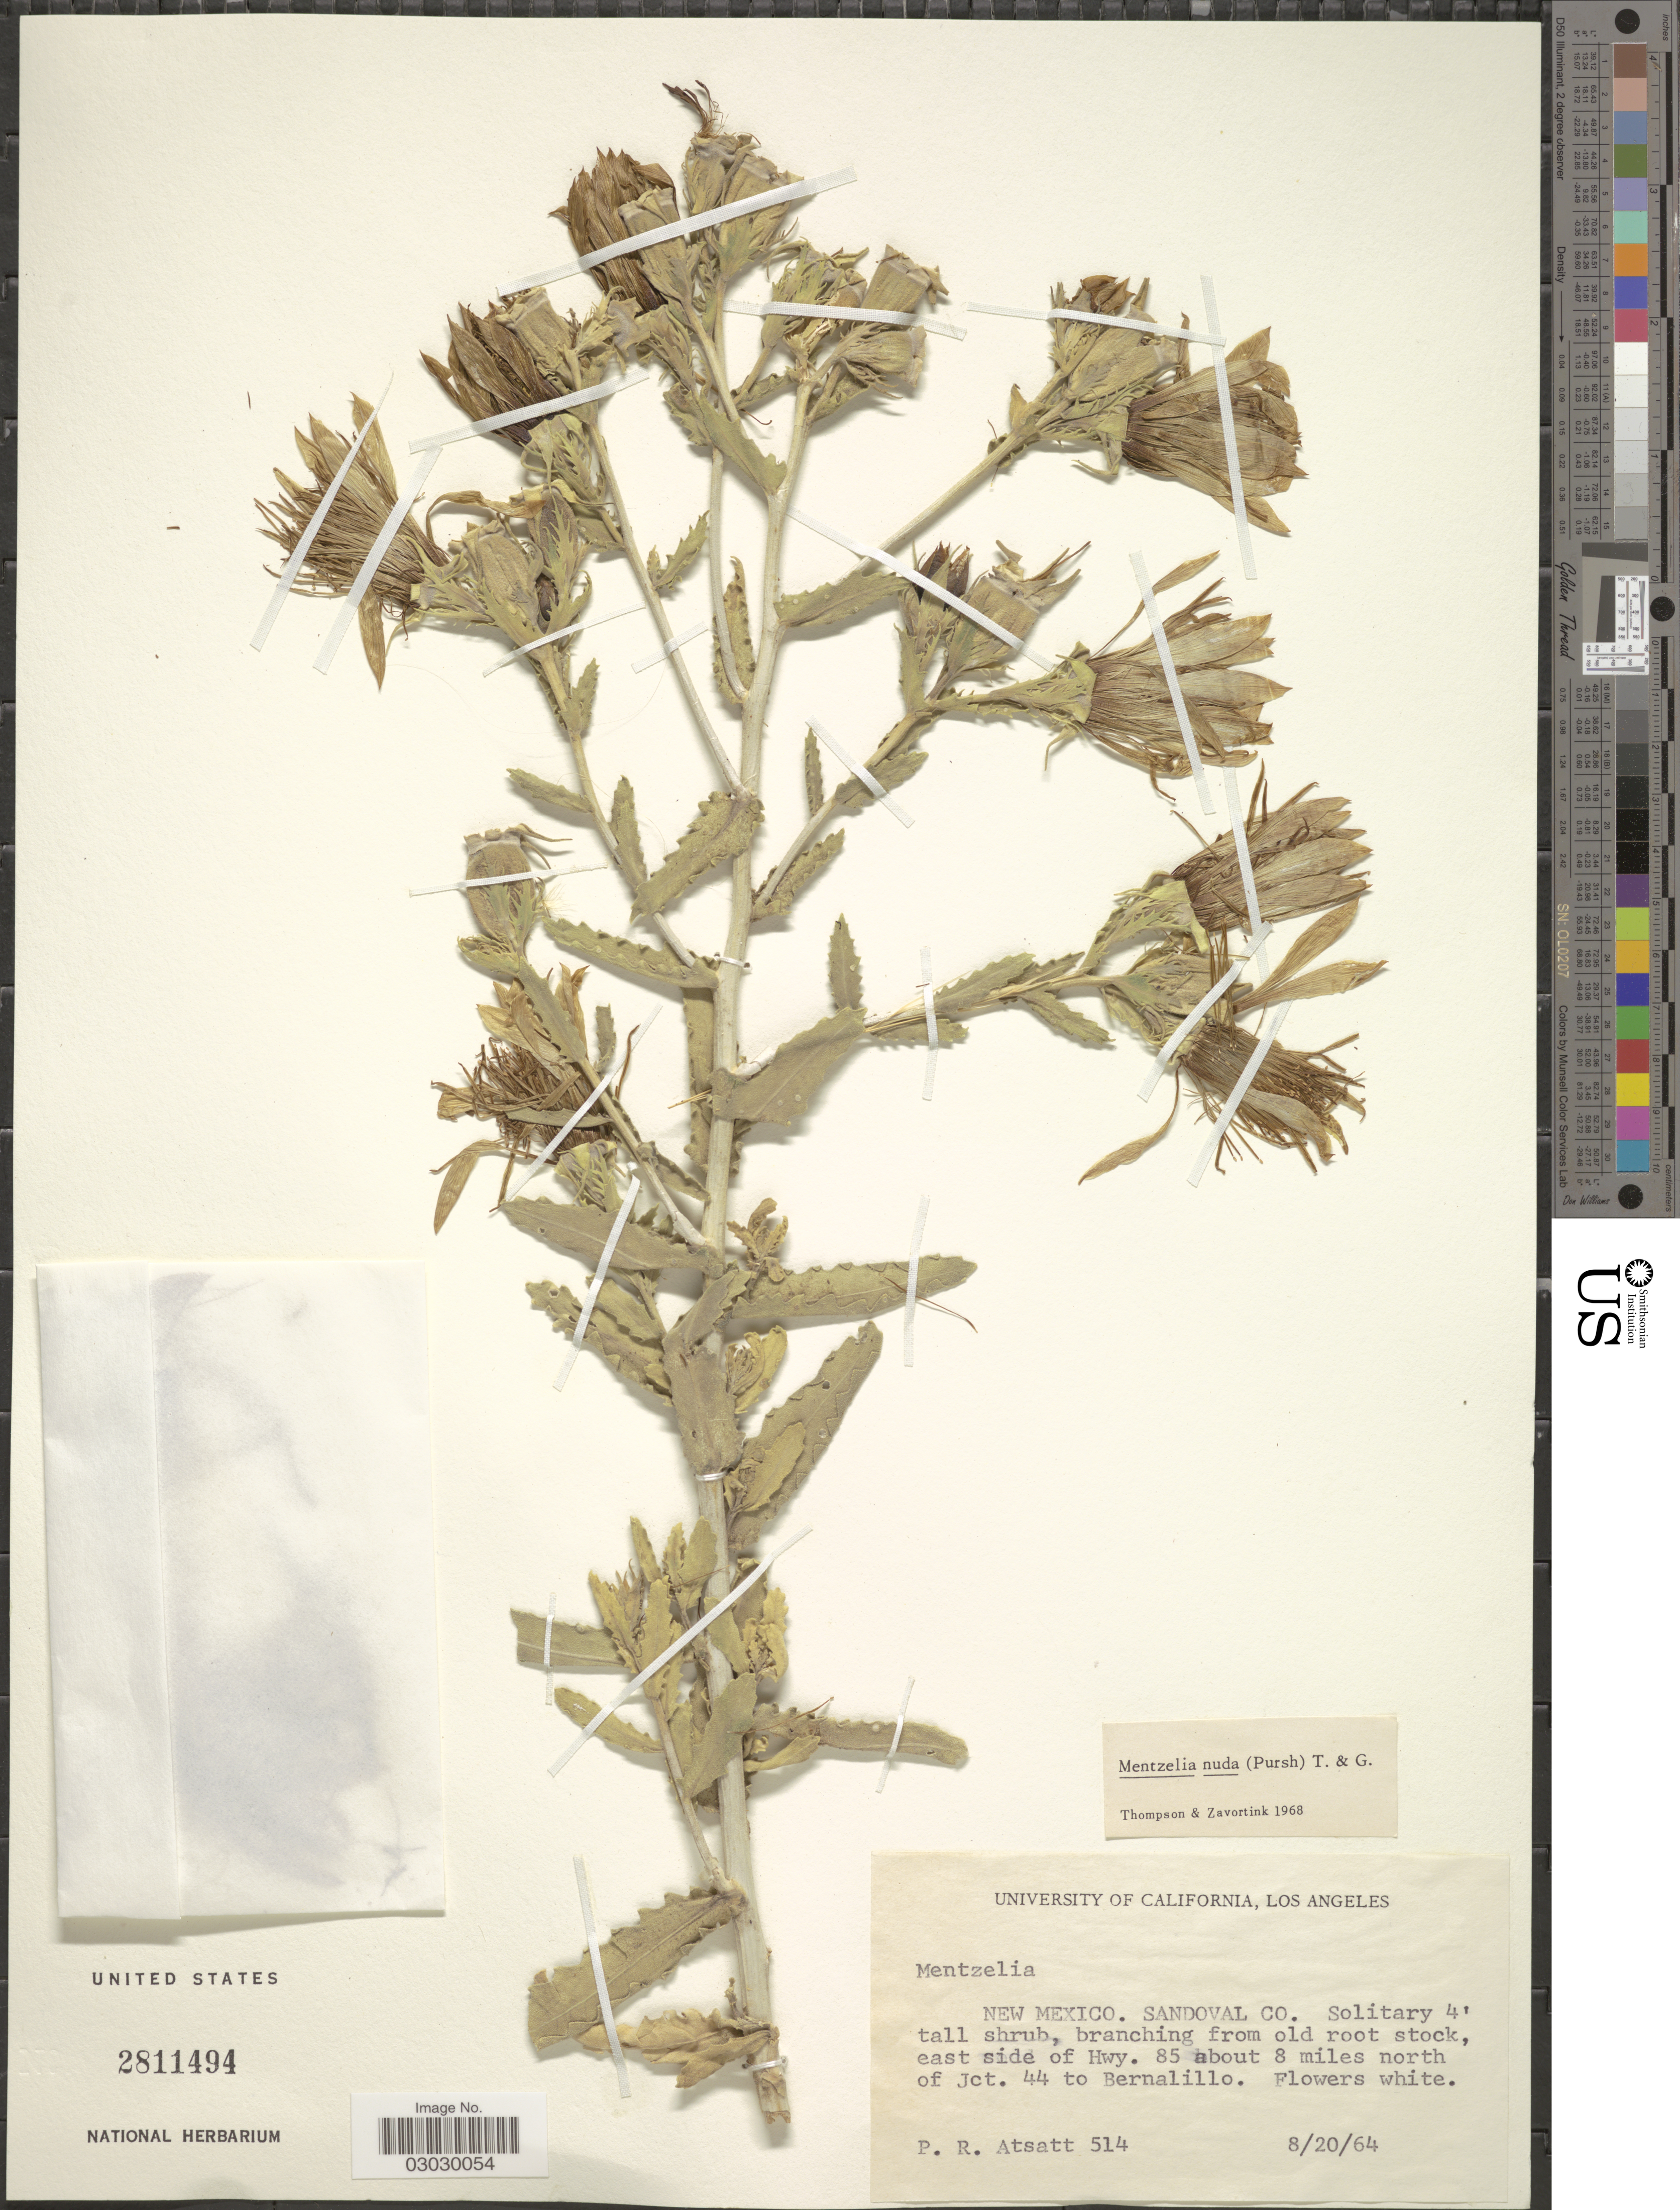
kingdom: Plantae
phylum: Tracheophyta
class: Magnoliopsida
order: Cornales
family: Loasaceae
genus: Mentzelia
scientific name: Mentzelia nuda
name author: (Pursh) Torr. & A. Gray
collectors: P. R. Atsatt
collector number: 514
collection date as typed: Transcribed d/m/y: 20/8/64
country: United States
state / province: New Mexico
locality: Sandoval Co. East side of Hwy. 85 about 8 miles north of Jct. 44 to Bernalillo.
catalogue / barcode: US 2811494